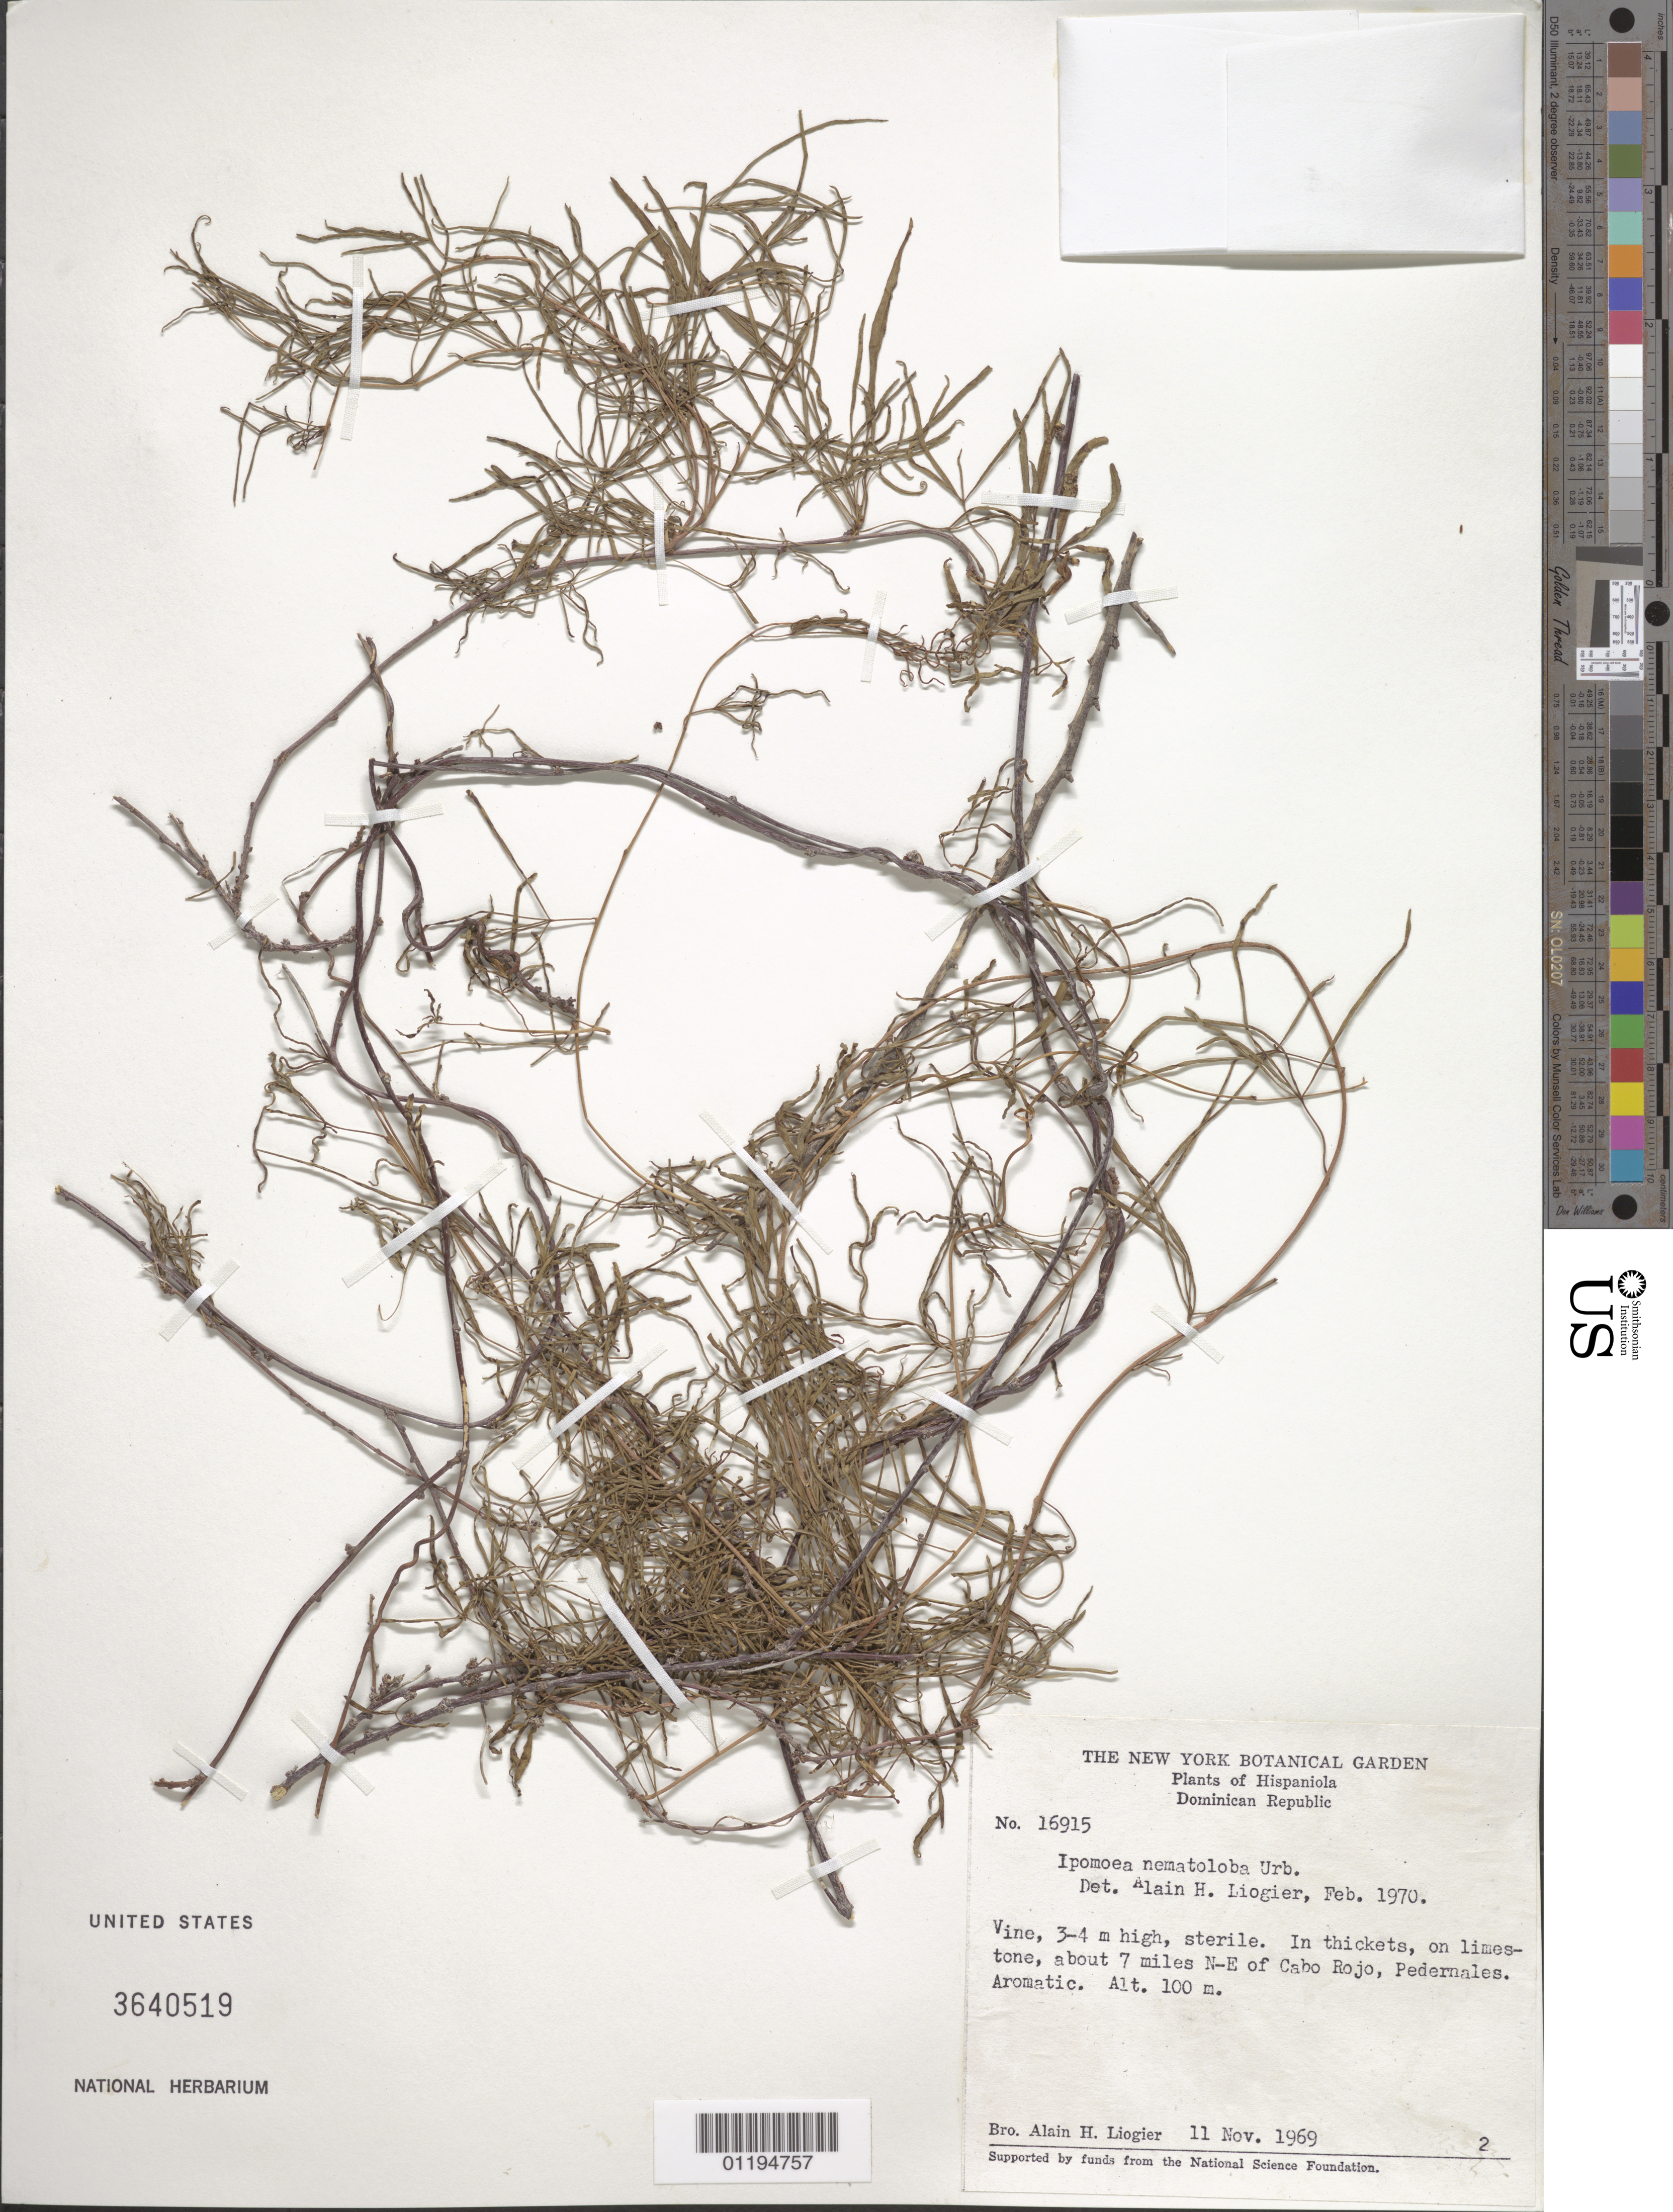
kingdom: Plantae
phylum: Tracheophyta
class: Magnoliopsida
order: Solanales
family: Convolvulaceae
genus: Ipomoea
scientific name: Ipomoea nematoloba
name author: Urb.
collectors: A. H. Liogier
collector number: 16915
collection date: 1969-11-11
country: Dominican Republic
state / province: Pedernales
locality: about 7 miles NE of Cabo Rojo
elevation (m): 100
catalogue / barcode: US 3640519